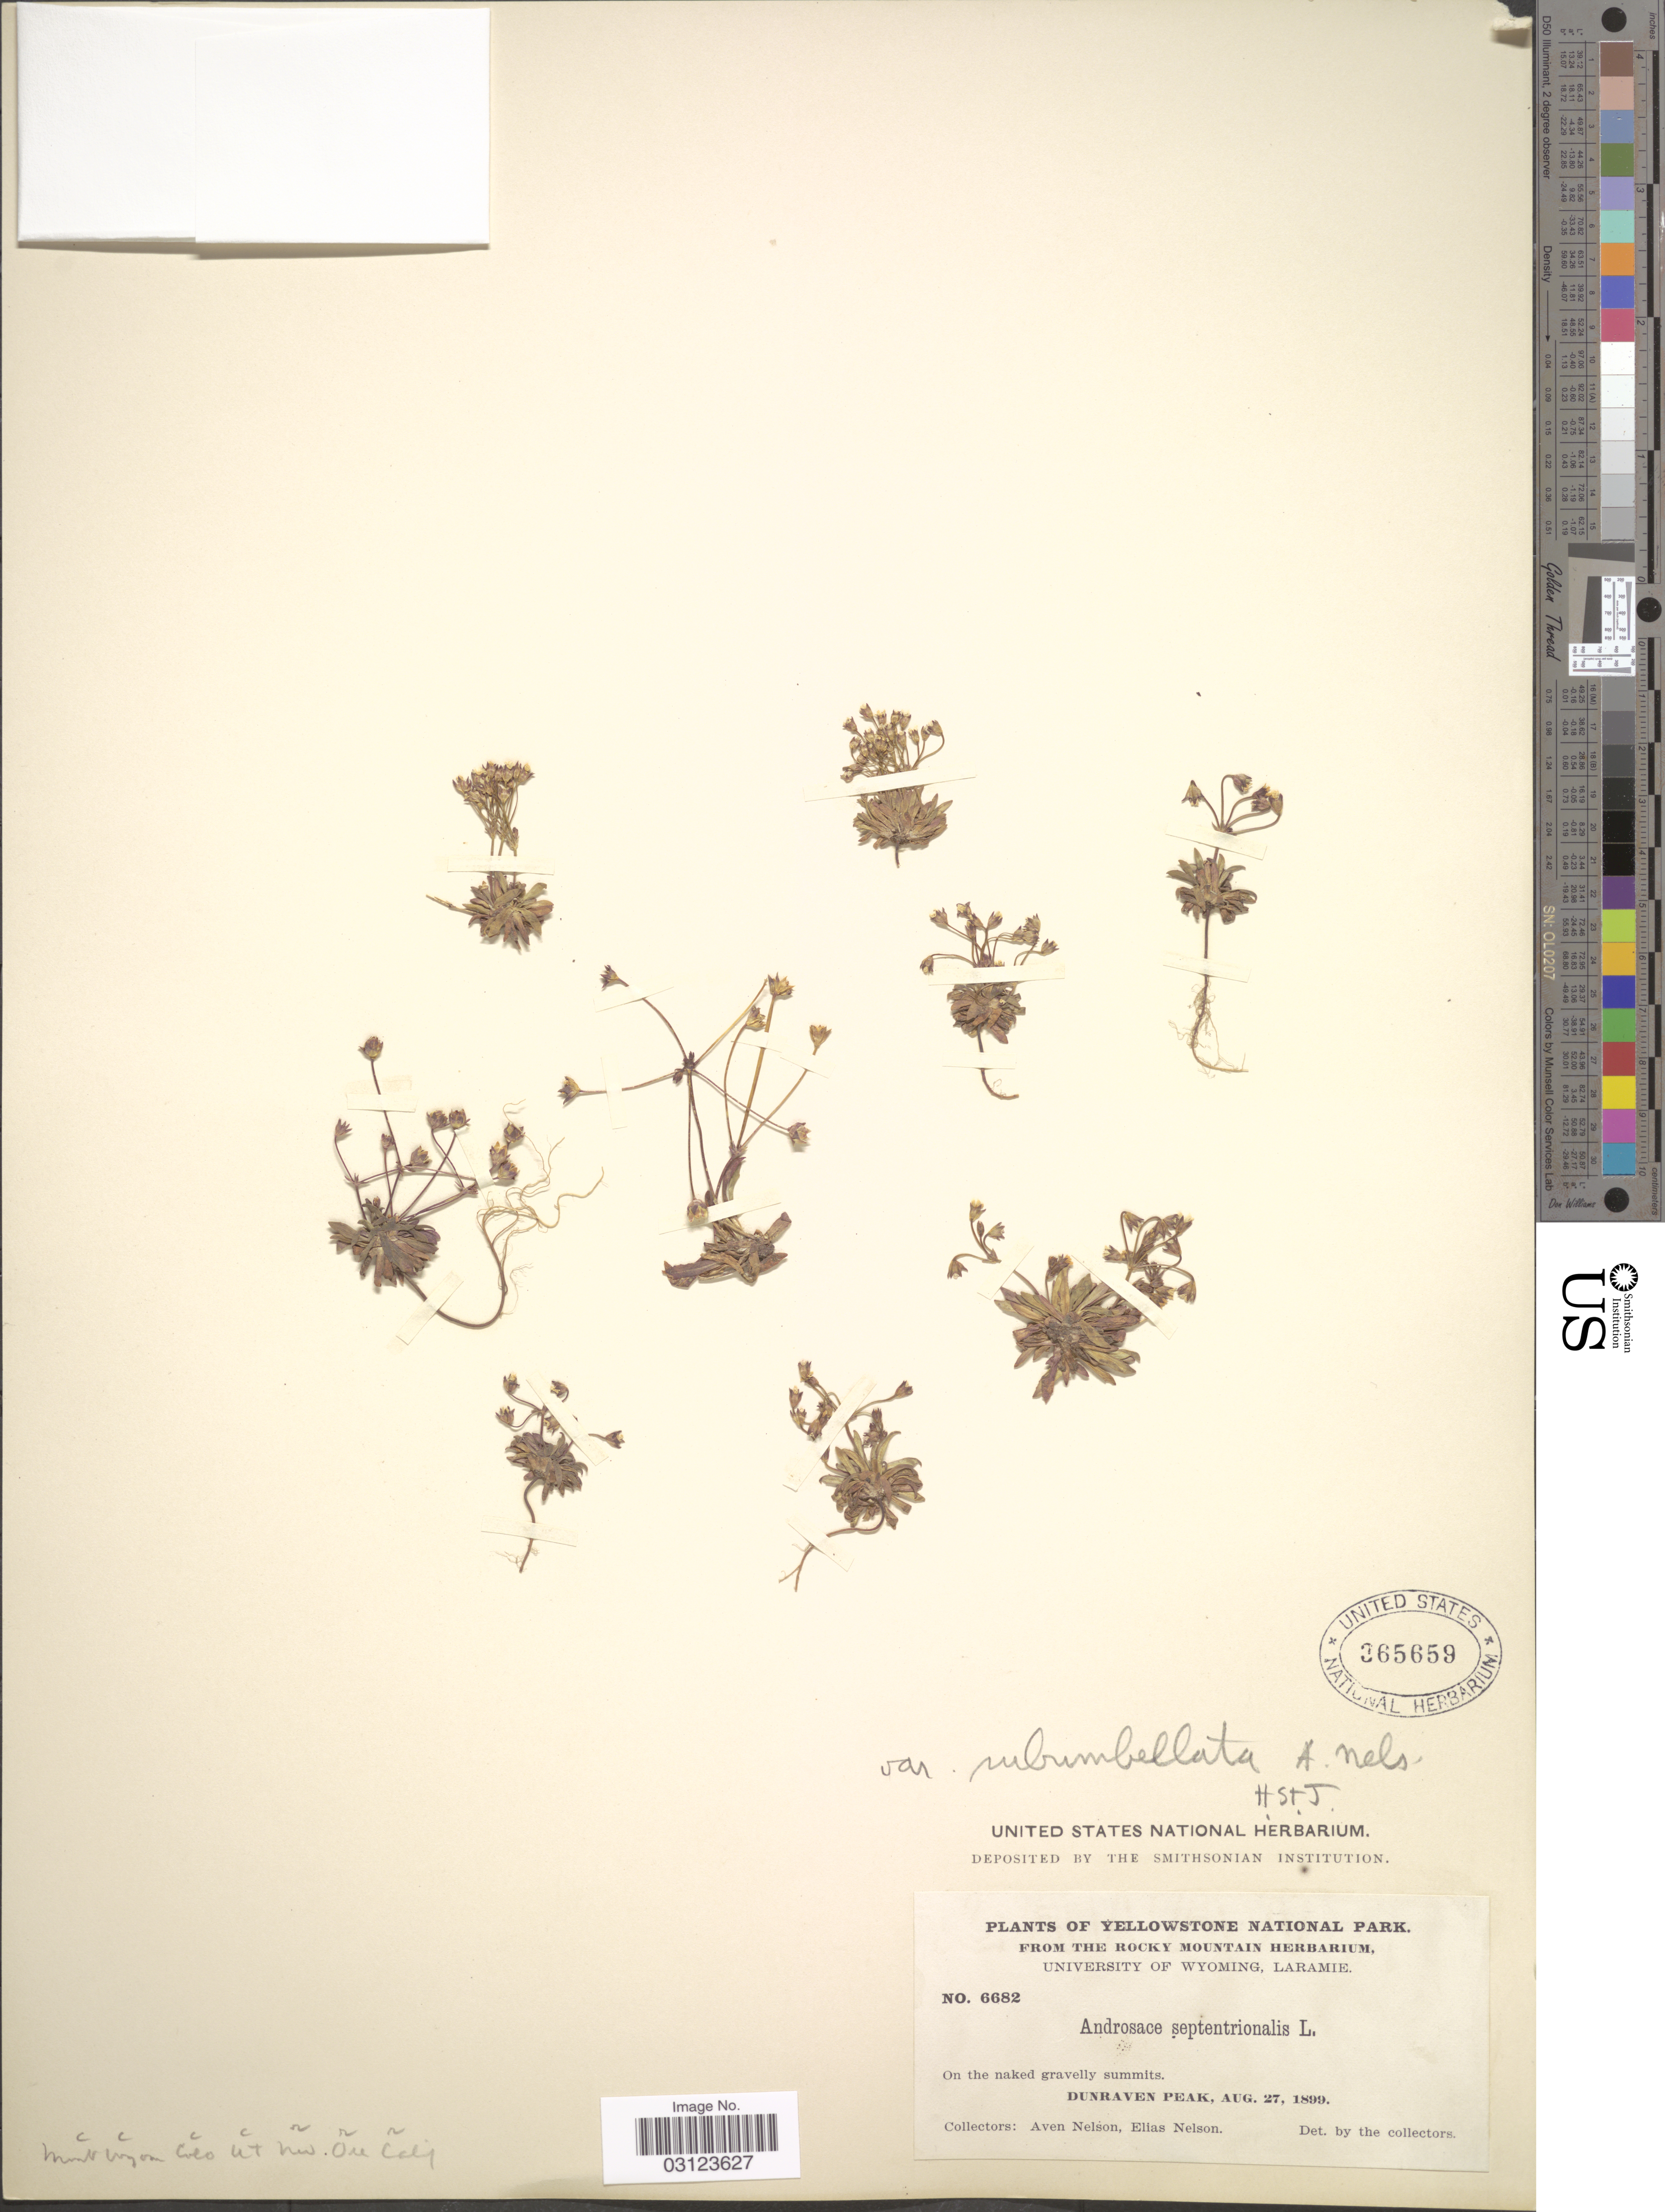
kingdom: Plantae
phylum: Tracheophyta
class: Magnoliopsida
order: Ericales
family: Primulaceae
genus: Androsace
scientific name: Androsace septentrionalis subsp. subumbellata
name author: (A. Nelson) G.T. Robbins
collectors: A. Nelson & E. Nelson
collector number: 6682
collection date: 1899-08-27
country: United States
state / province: Wyoming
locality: Yellowstone National Park. Dunraven Peak.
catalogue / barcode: US 365659